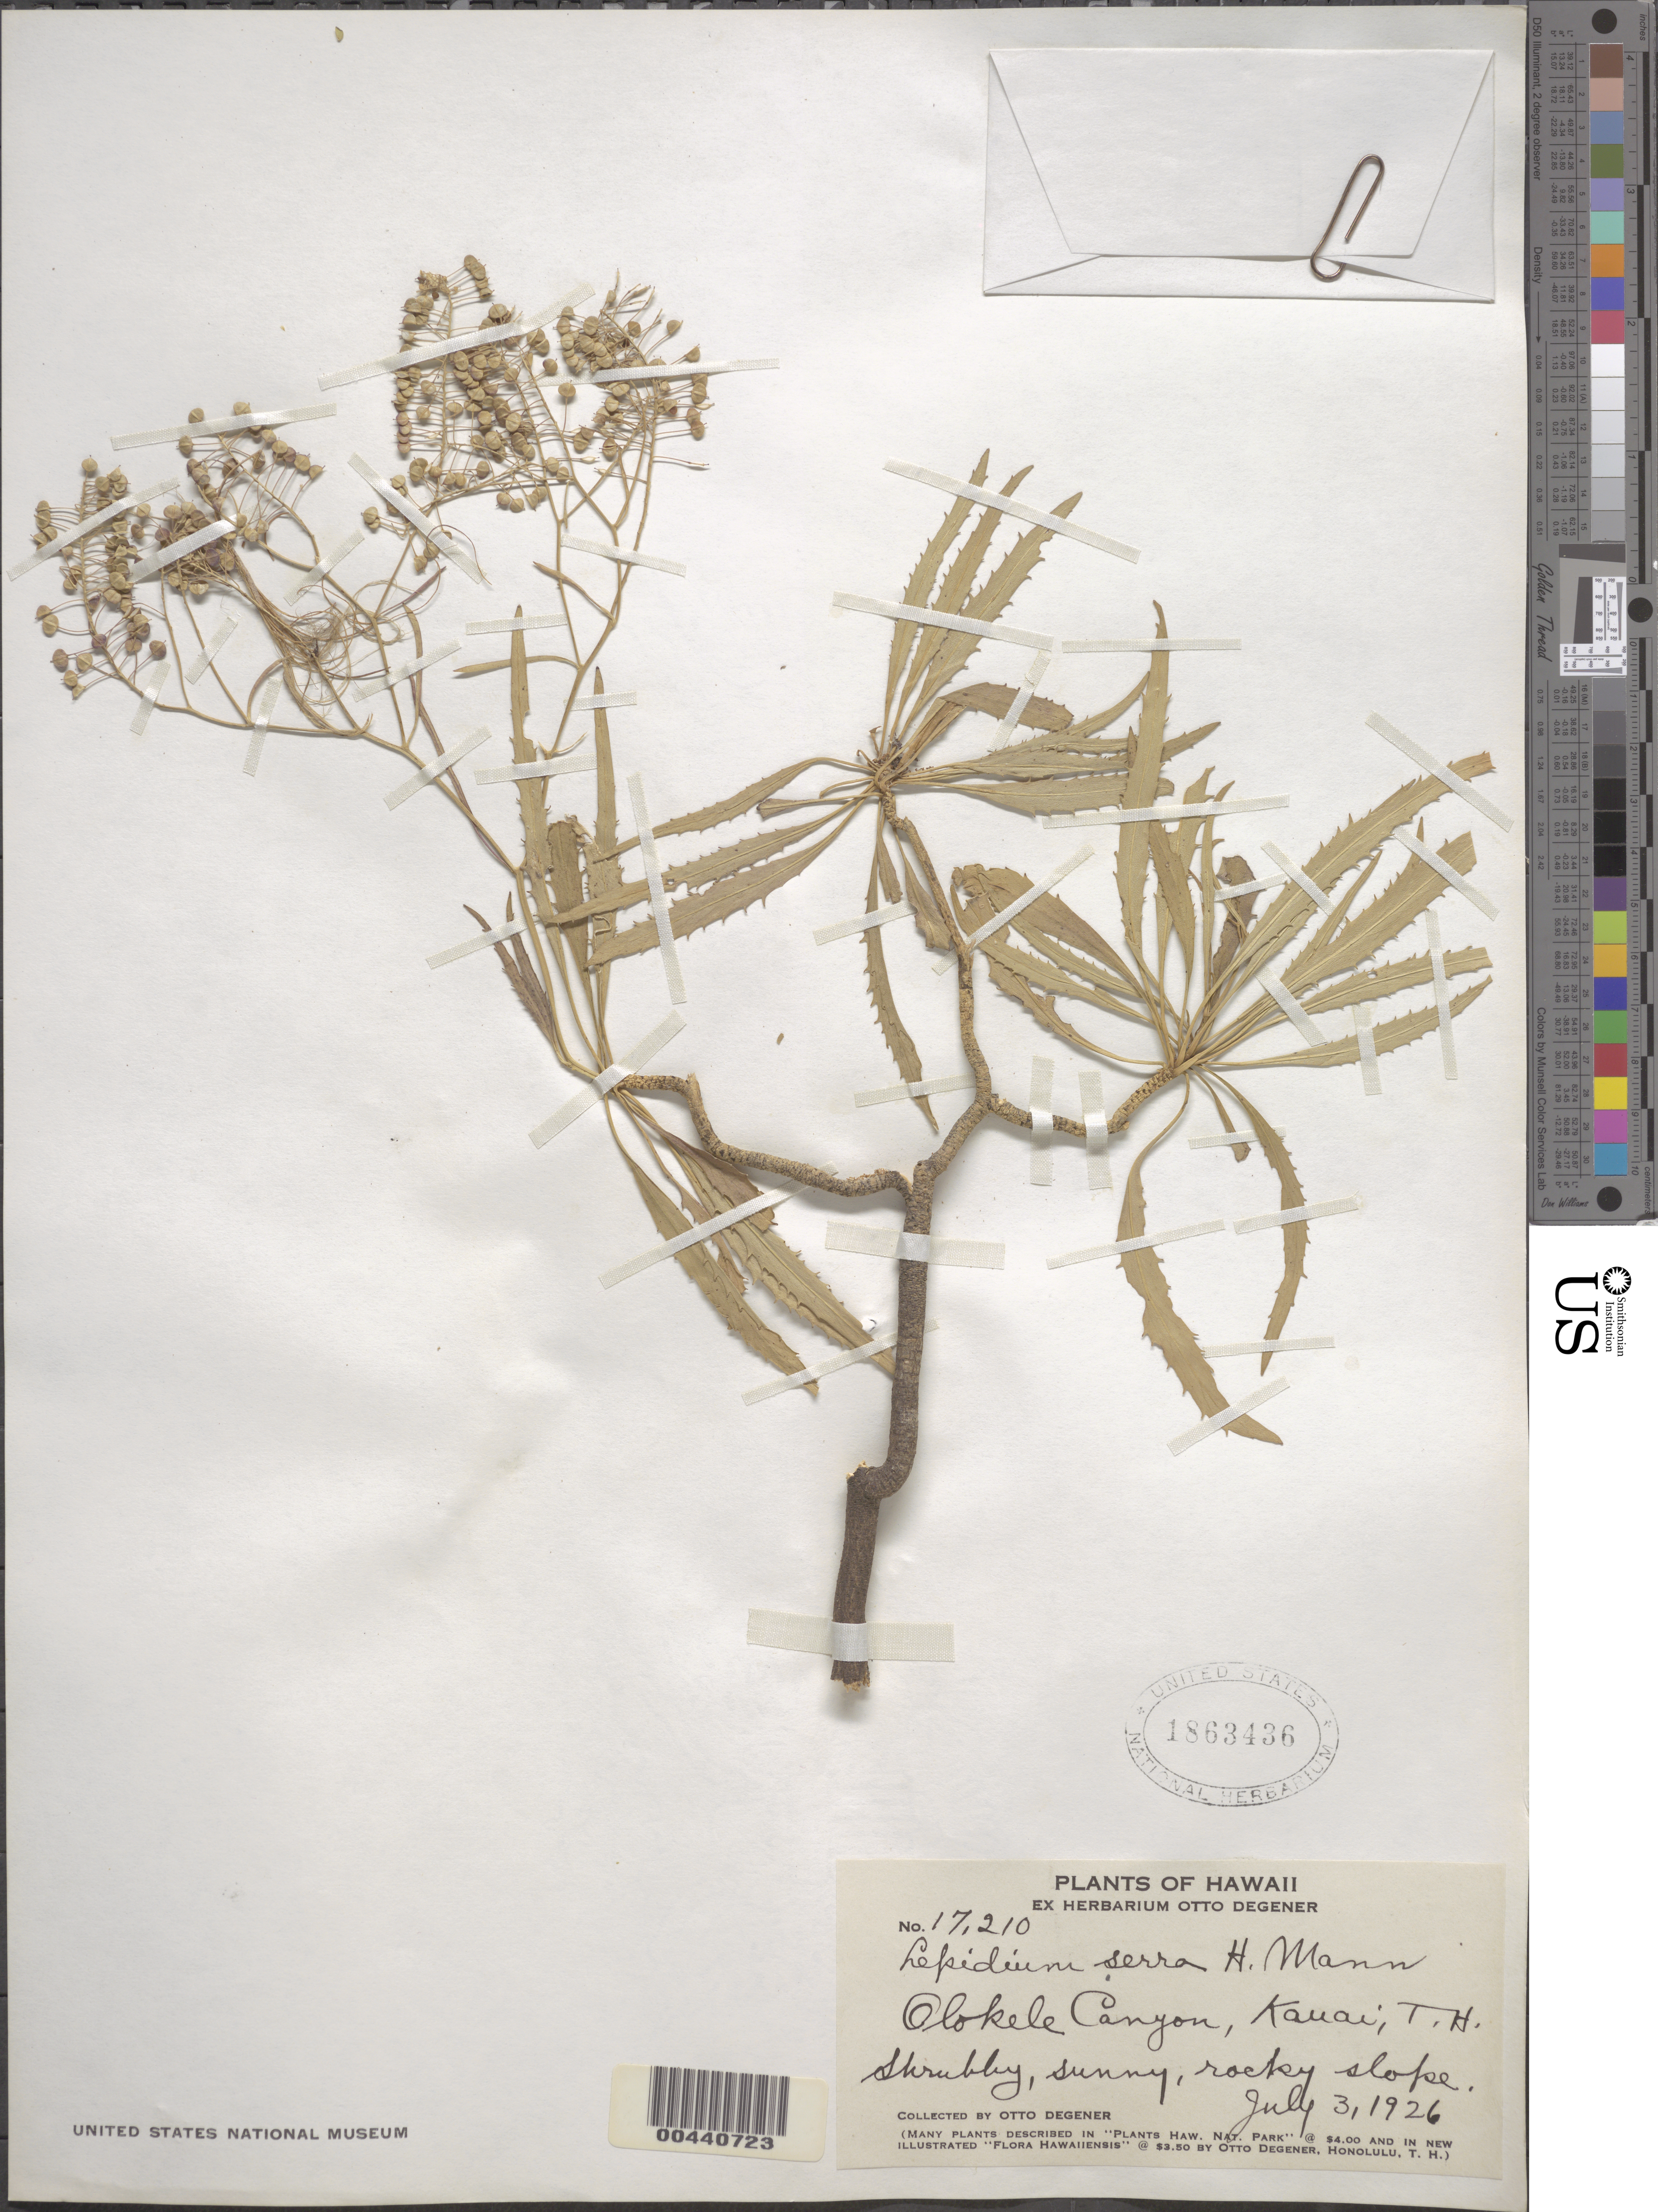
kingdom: Plantae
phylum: Tracheophyta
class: Magnoliopsida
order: Brassicales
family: Brassicaceae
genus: Lepidium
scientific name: Lepidium serra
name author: H. Mann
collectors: O. Degener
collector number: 17210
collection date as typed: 3 Jul 1926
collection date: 1926-07-03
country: United States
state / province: Hawaii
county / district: Kauai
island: Kaua'i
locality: Olokele Canyon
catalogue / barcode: US 1863436